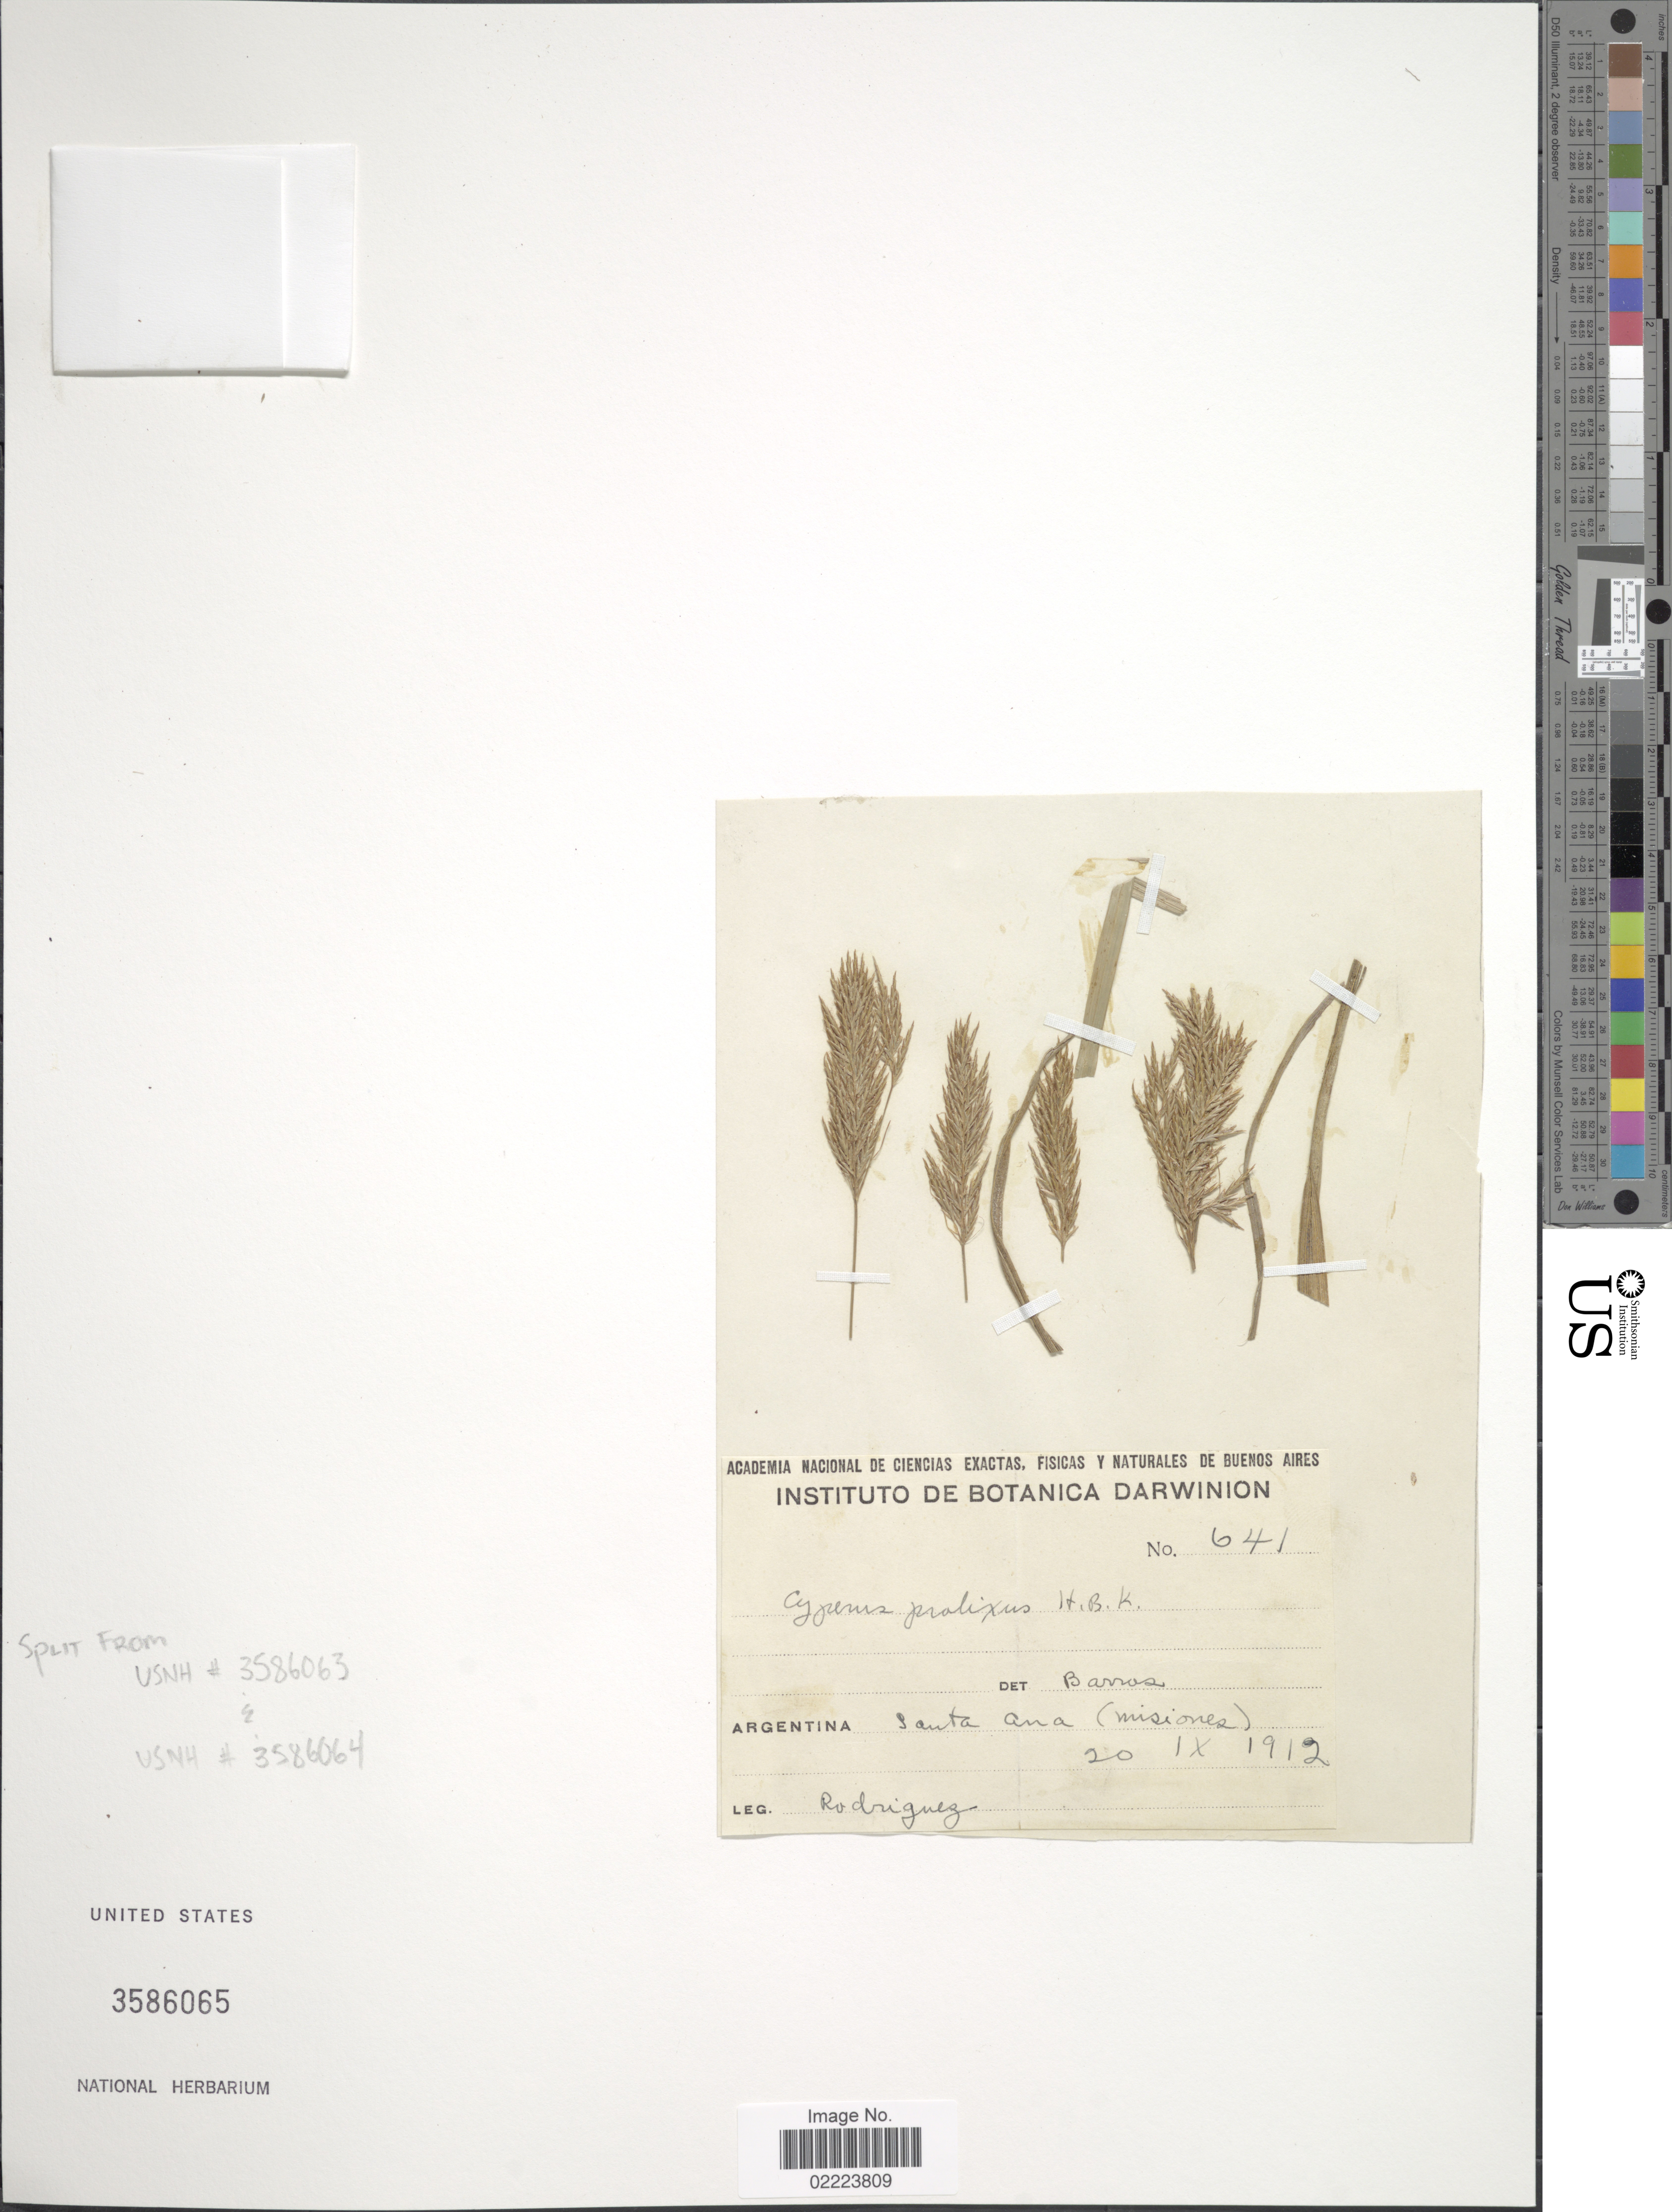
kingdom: Plantae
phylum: Tracheophyta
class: Liliopsida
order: Poales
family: Cyperaceae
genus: Cyperus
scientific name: Cyperus prolixus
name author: Kunth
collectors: Rodriguez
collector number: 641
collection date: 1912-09-20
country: Argentina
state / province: Misiones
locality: Santa Ana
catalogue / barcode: US 3586065